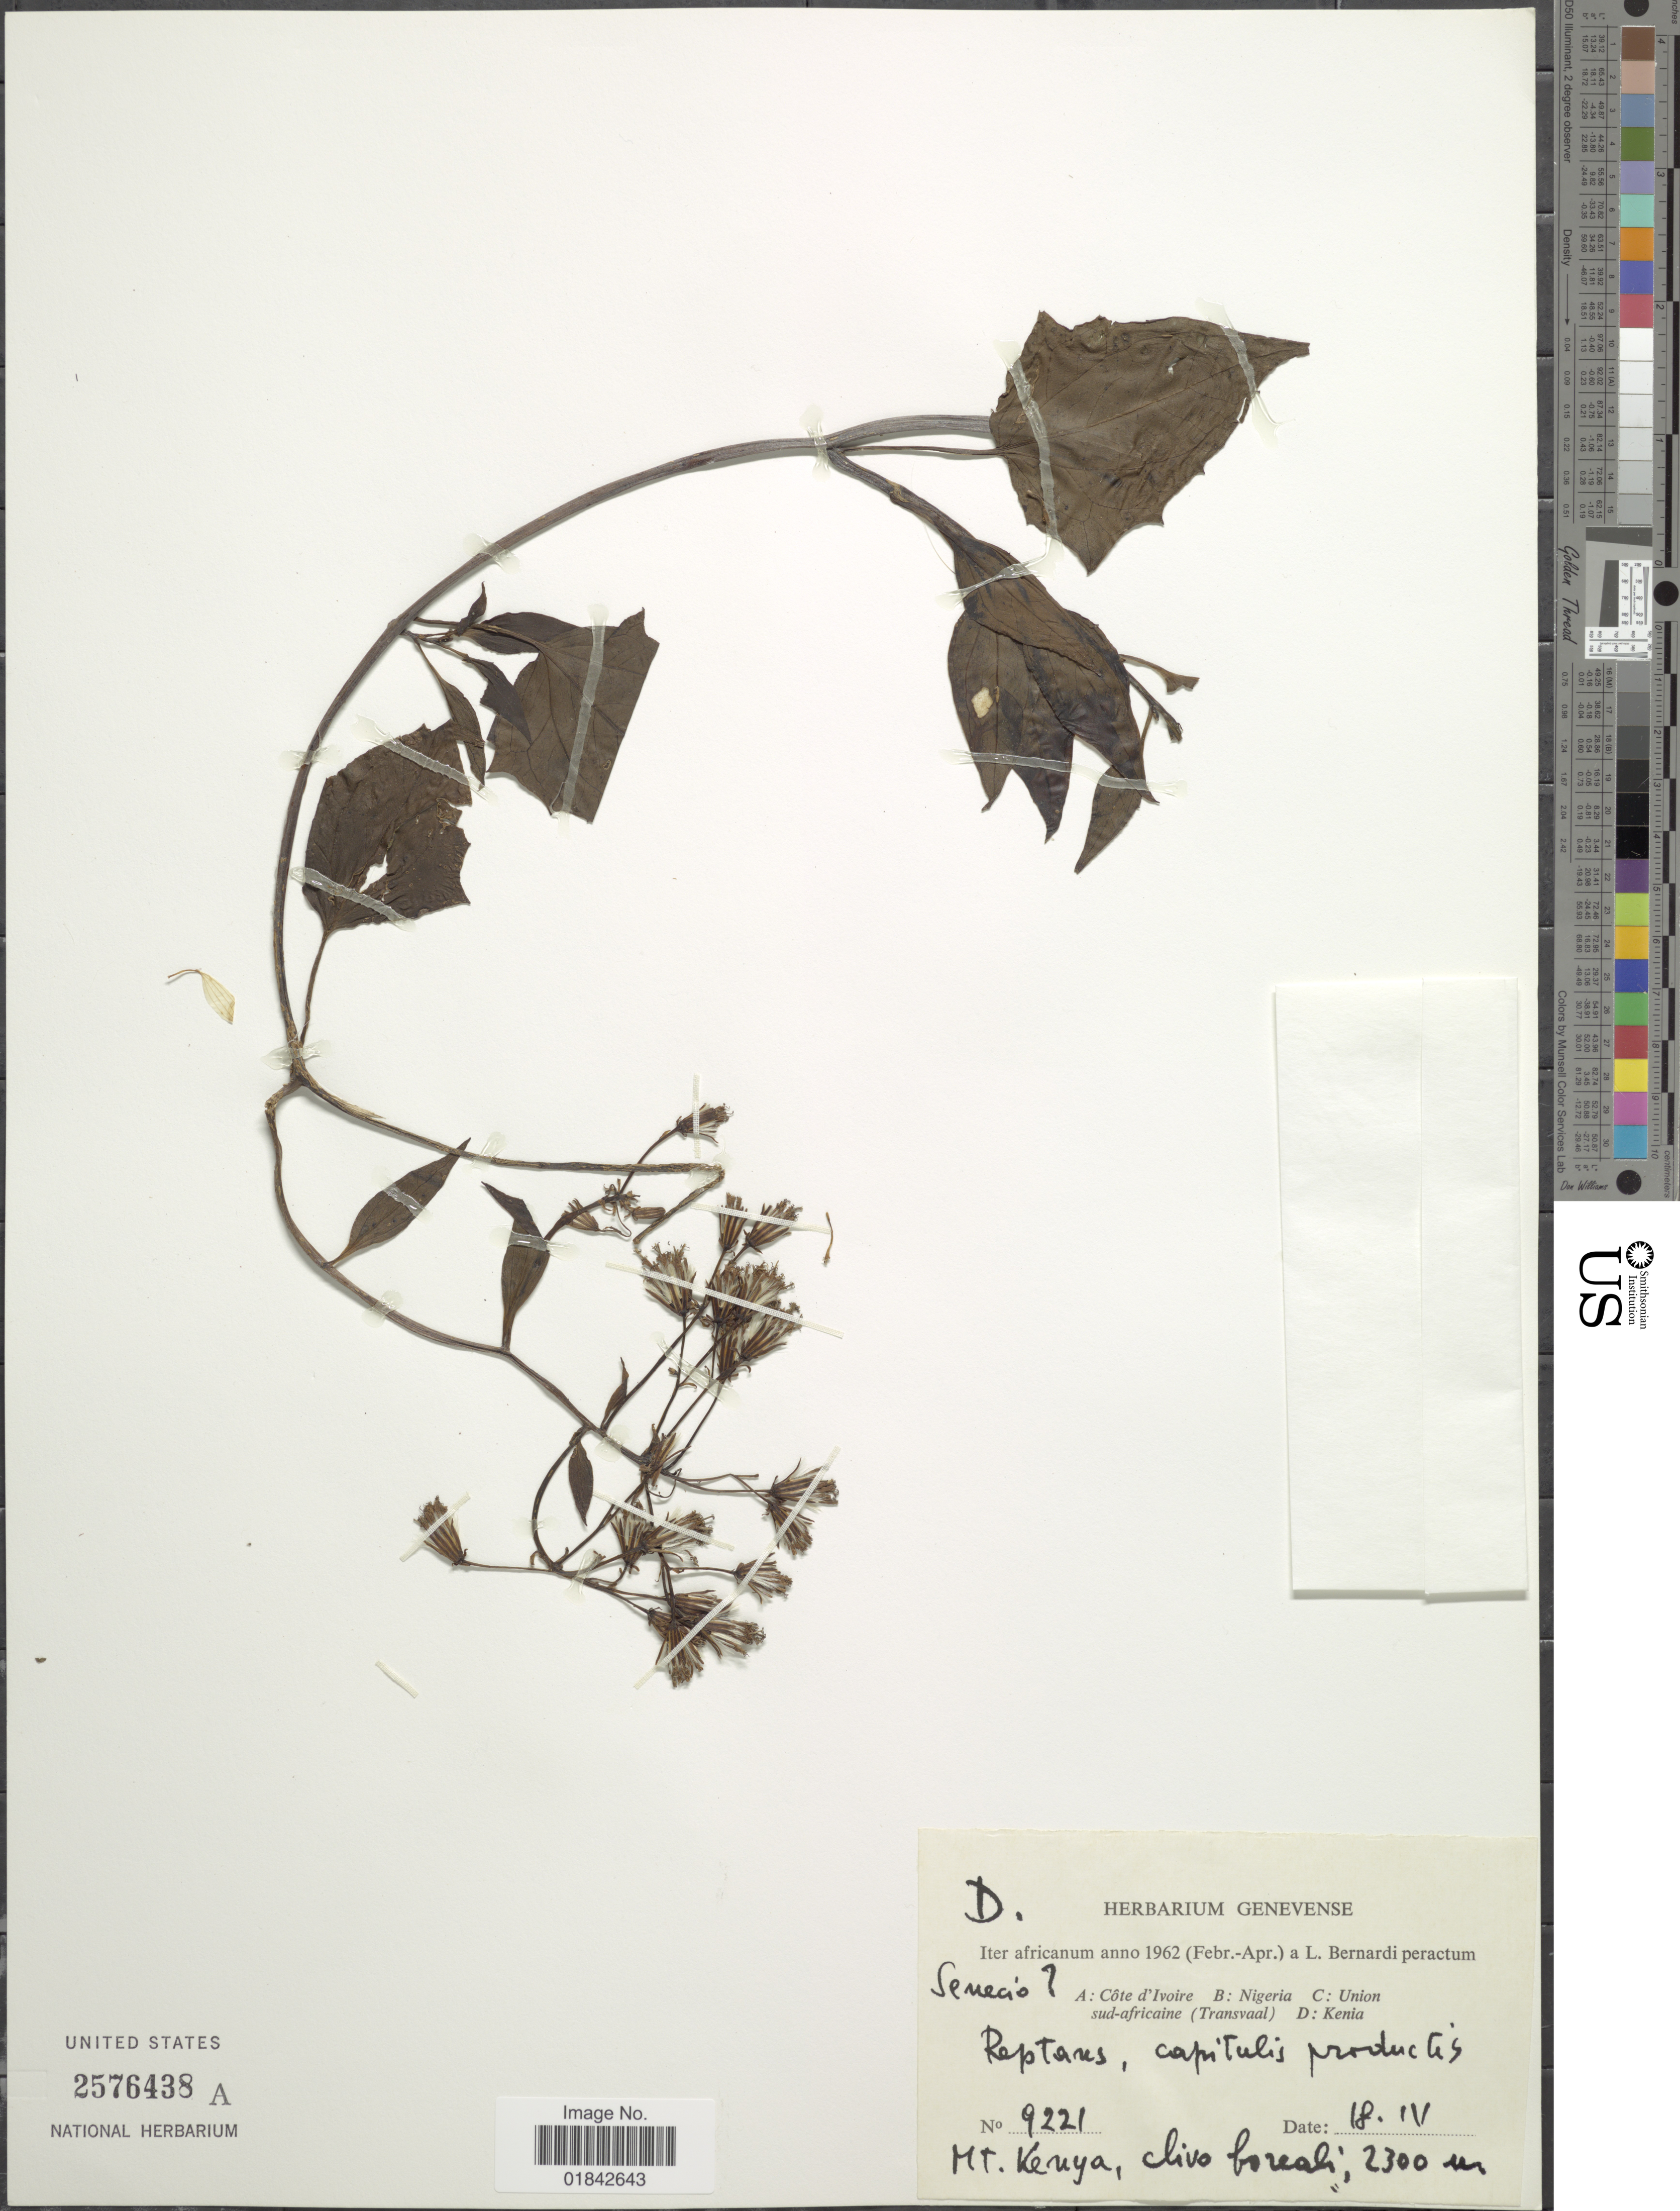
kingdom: Plantae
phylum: Tracheophyta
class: Magnoliopsida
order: Asterales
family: Asteraceae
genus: Senecio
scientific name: Senecio tamoides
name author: DC.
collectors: L. Bernardi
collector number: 9221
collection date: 1962-04-18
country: Kenya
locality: Mt. Kenya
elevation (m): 2300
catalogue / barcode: US 2576438A